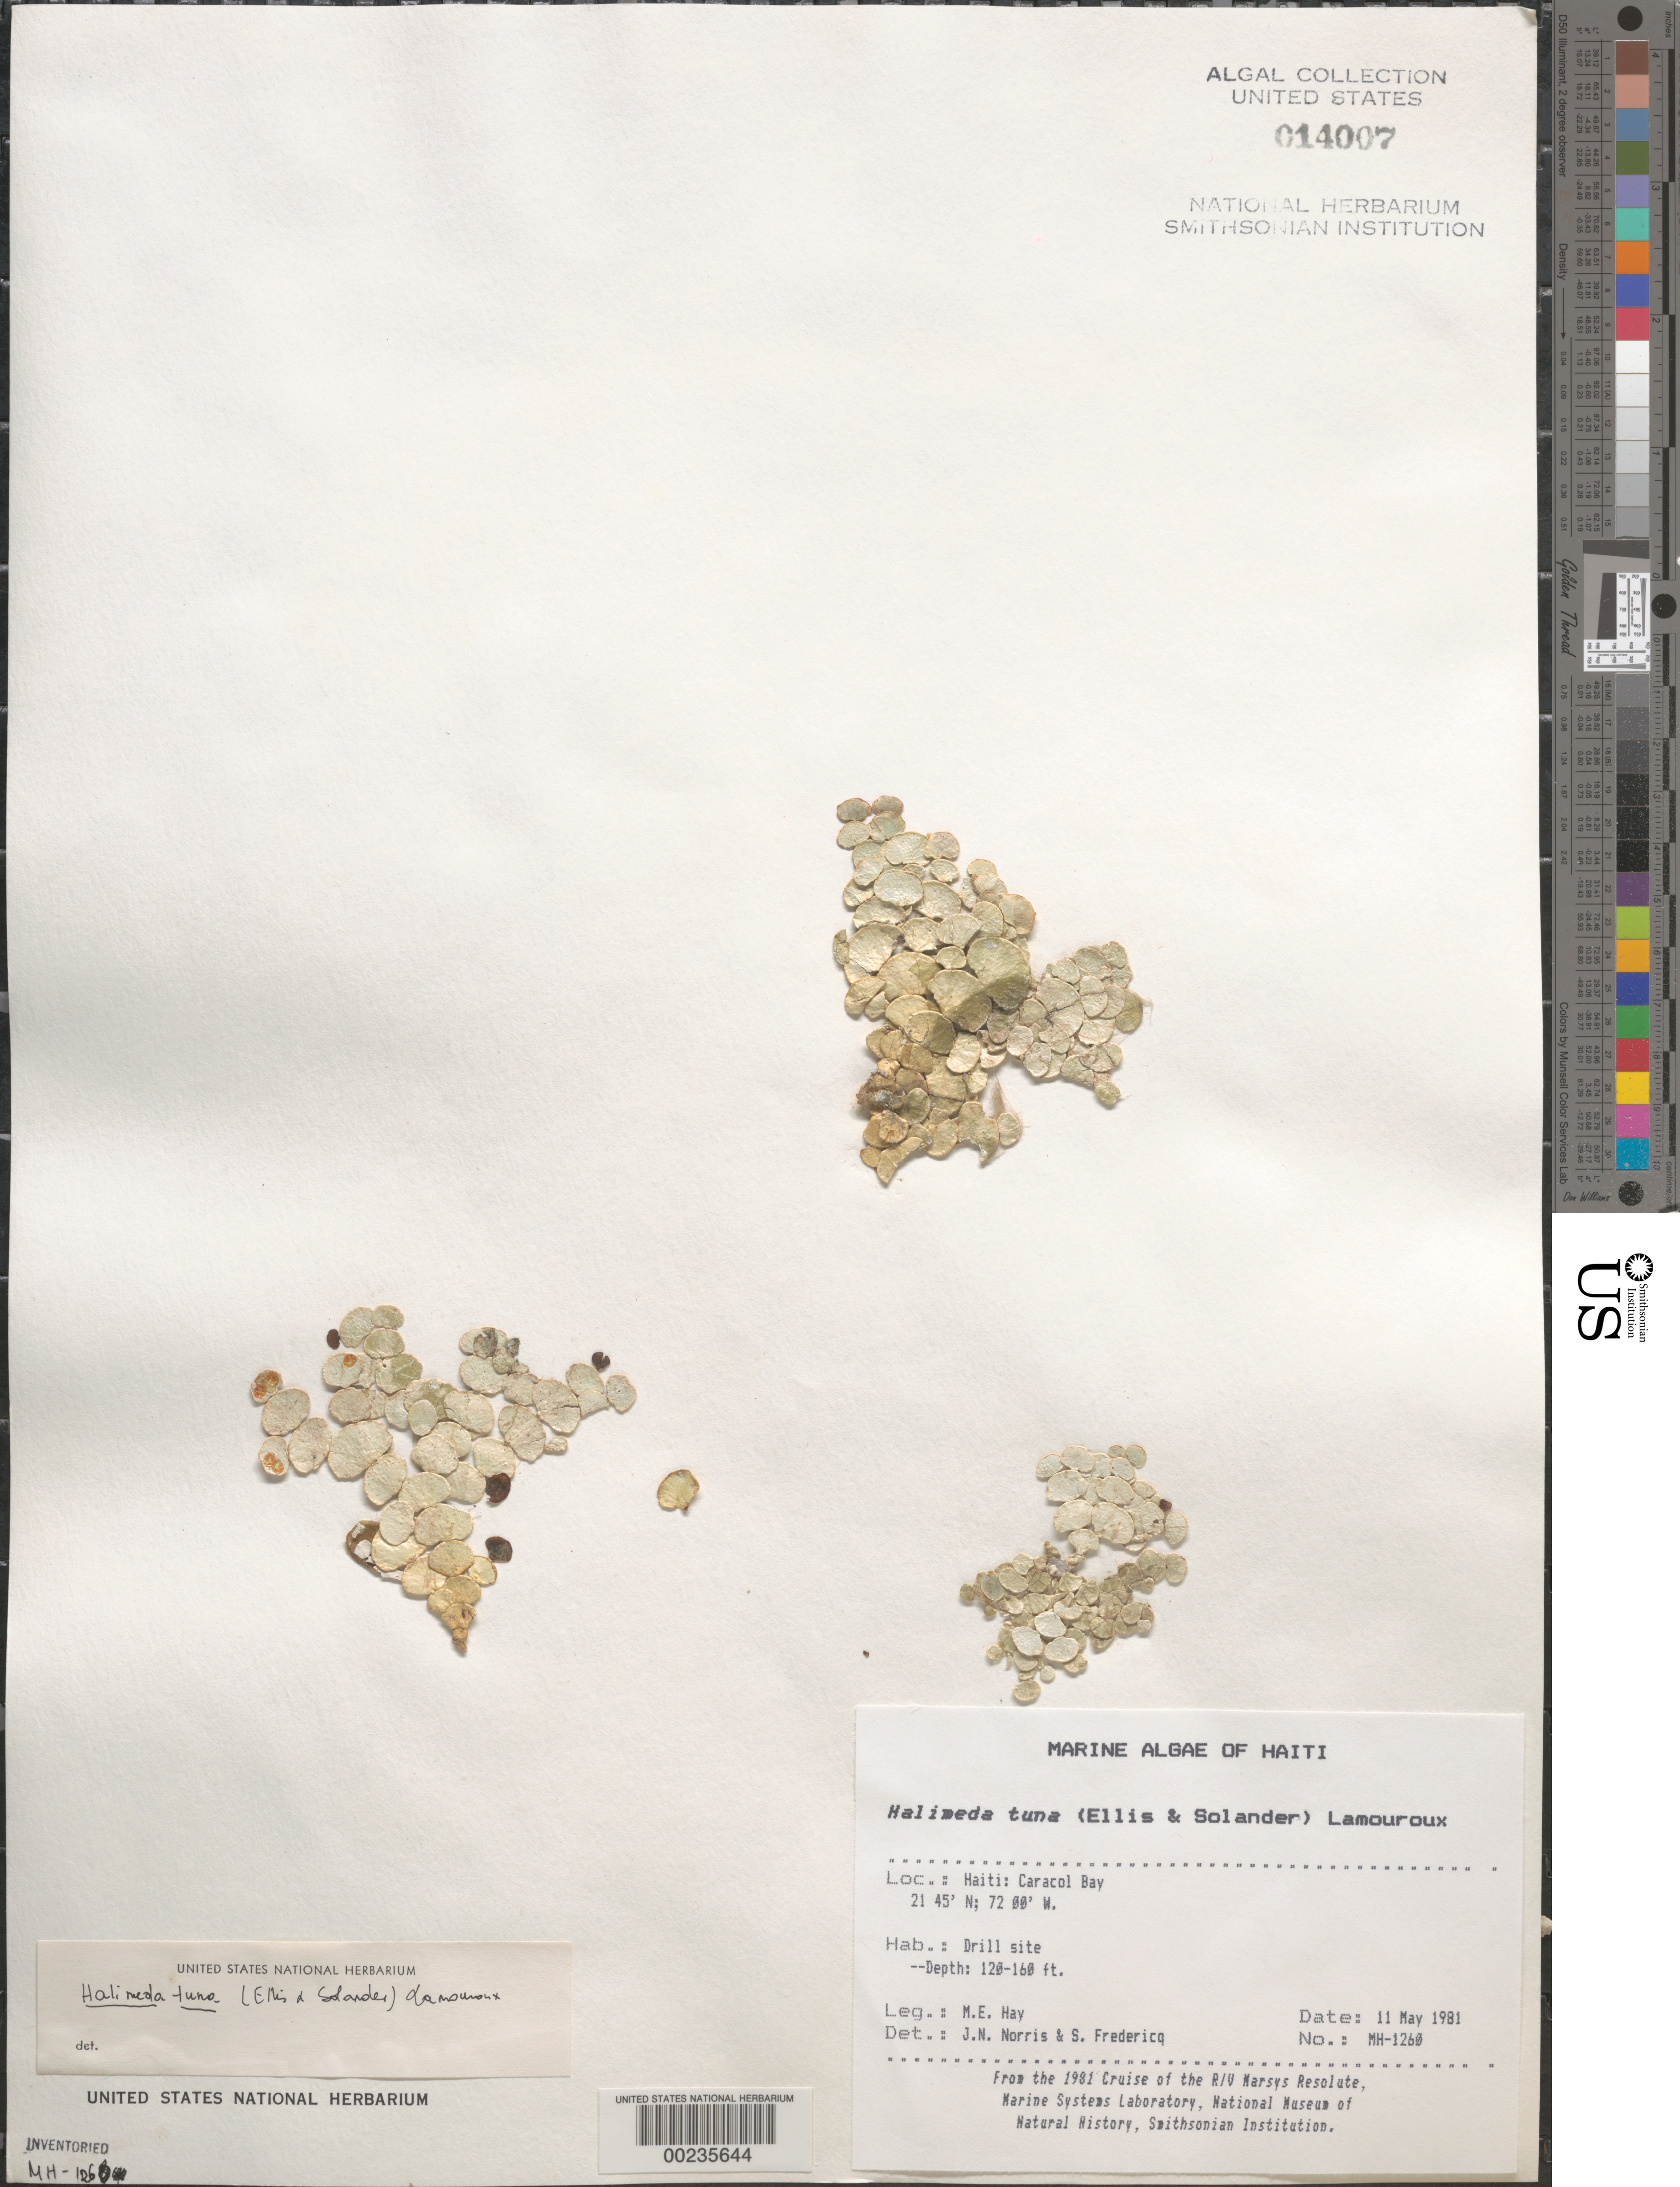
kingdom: Plantae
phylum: Chlorophyta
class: Ulvophyceae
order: Bryopsidales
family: Halimedaceae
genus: Halimeda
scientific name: Halimeda tuna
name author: (J. Ellis & Sol.) J.V.Lamouroux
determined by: Norris, J. N.; Fredericq, S.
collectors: M. E. Hay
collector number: MEH-1260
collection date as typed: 11 May 1981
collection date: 1981-05-11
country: Haiti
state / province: Nord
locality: Caracol Reef, Caracol Bay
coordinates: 21 45'N, 72 00'W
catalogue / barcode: US 14007